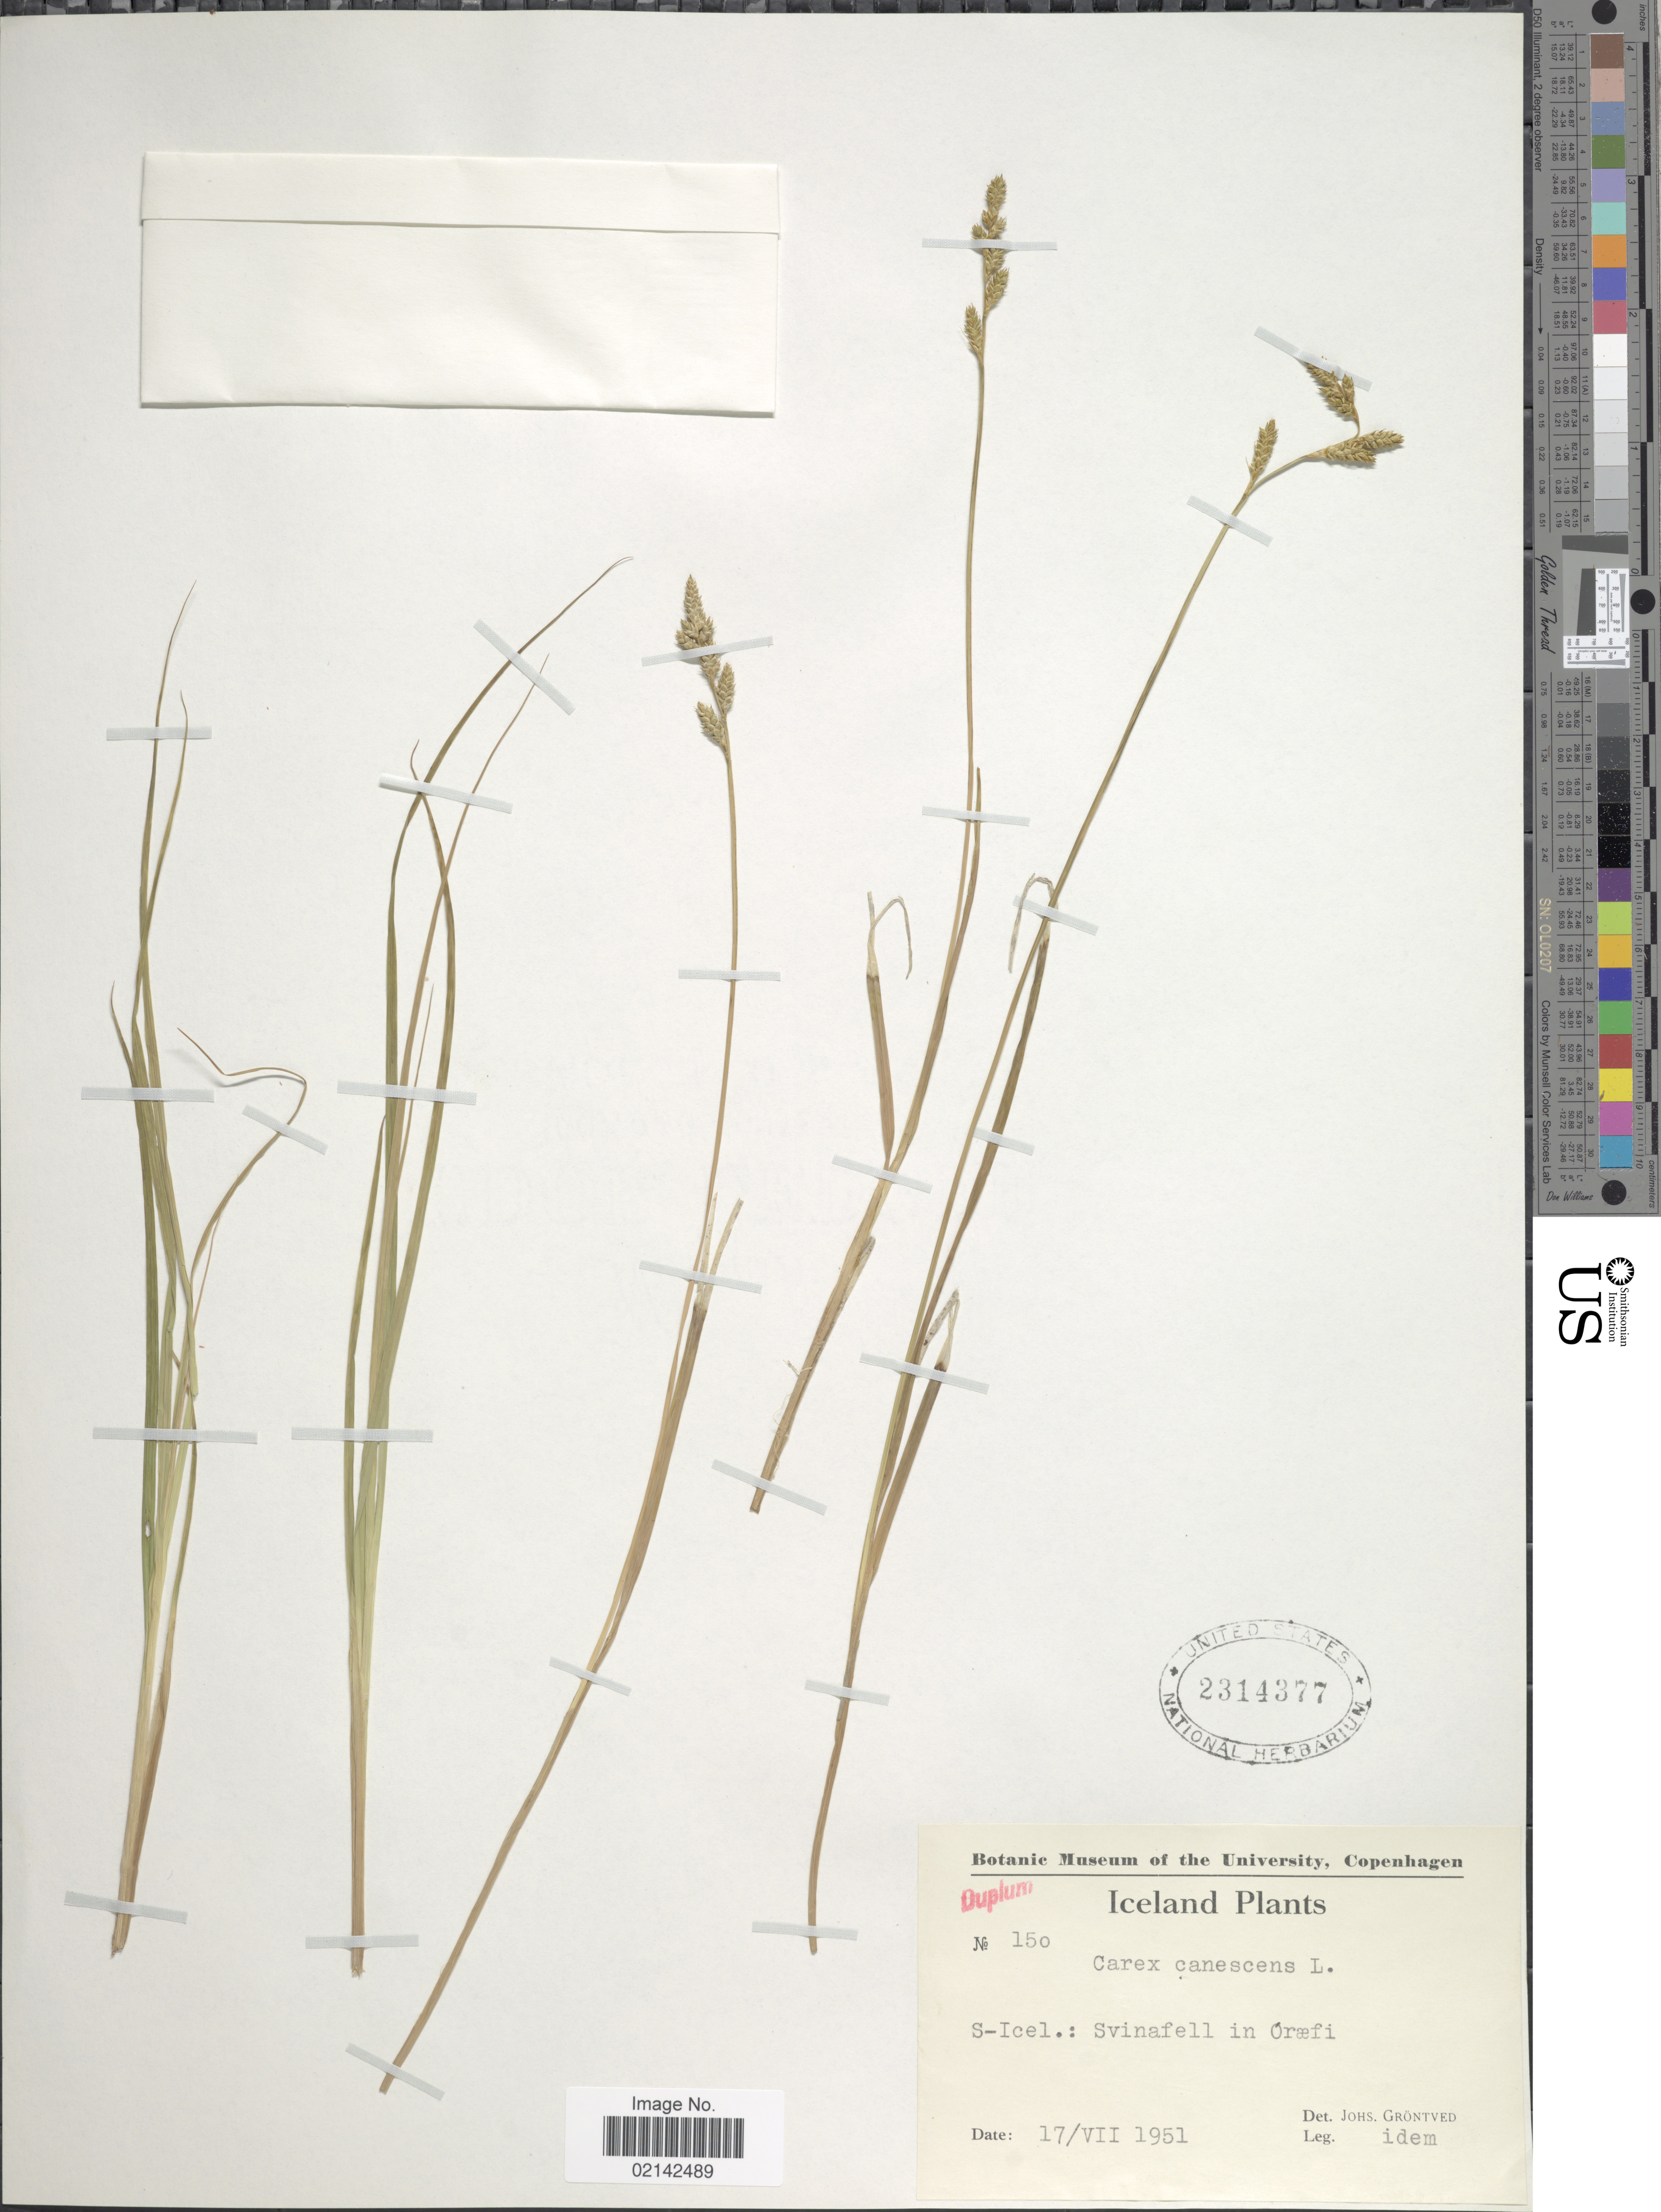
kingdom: Plantae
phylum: Tracheophyta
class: Liliopsida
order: Poales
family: Cyperaceae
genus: Carex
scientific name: Carex canescens var. canescens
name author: L.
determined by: Strong, Mark T., (BOT), Smithsonian Institution - National Museum of Natural History (UNITED STATES)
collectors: J. Gröntved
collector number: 150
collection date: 1951-07-17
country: Iceland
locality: S-Icel.: Svinafell in Oraefi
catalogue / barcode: US 2314377